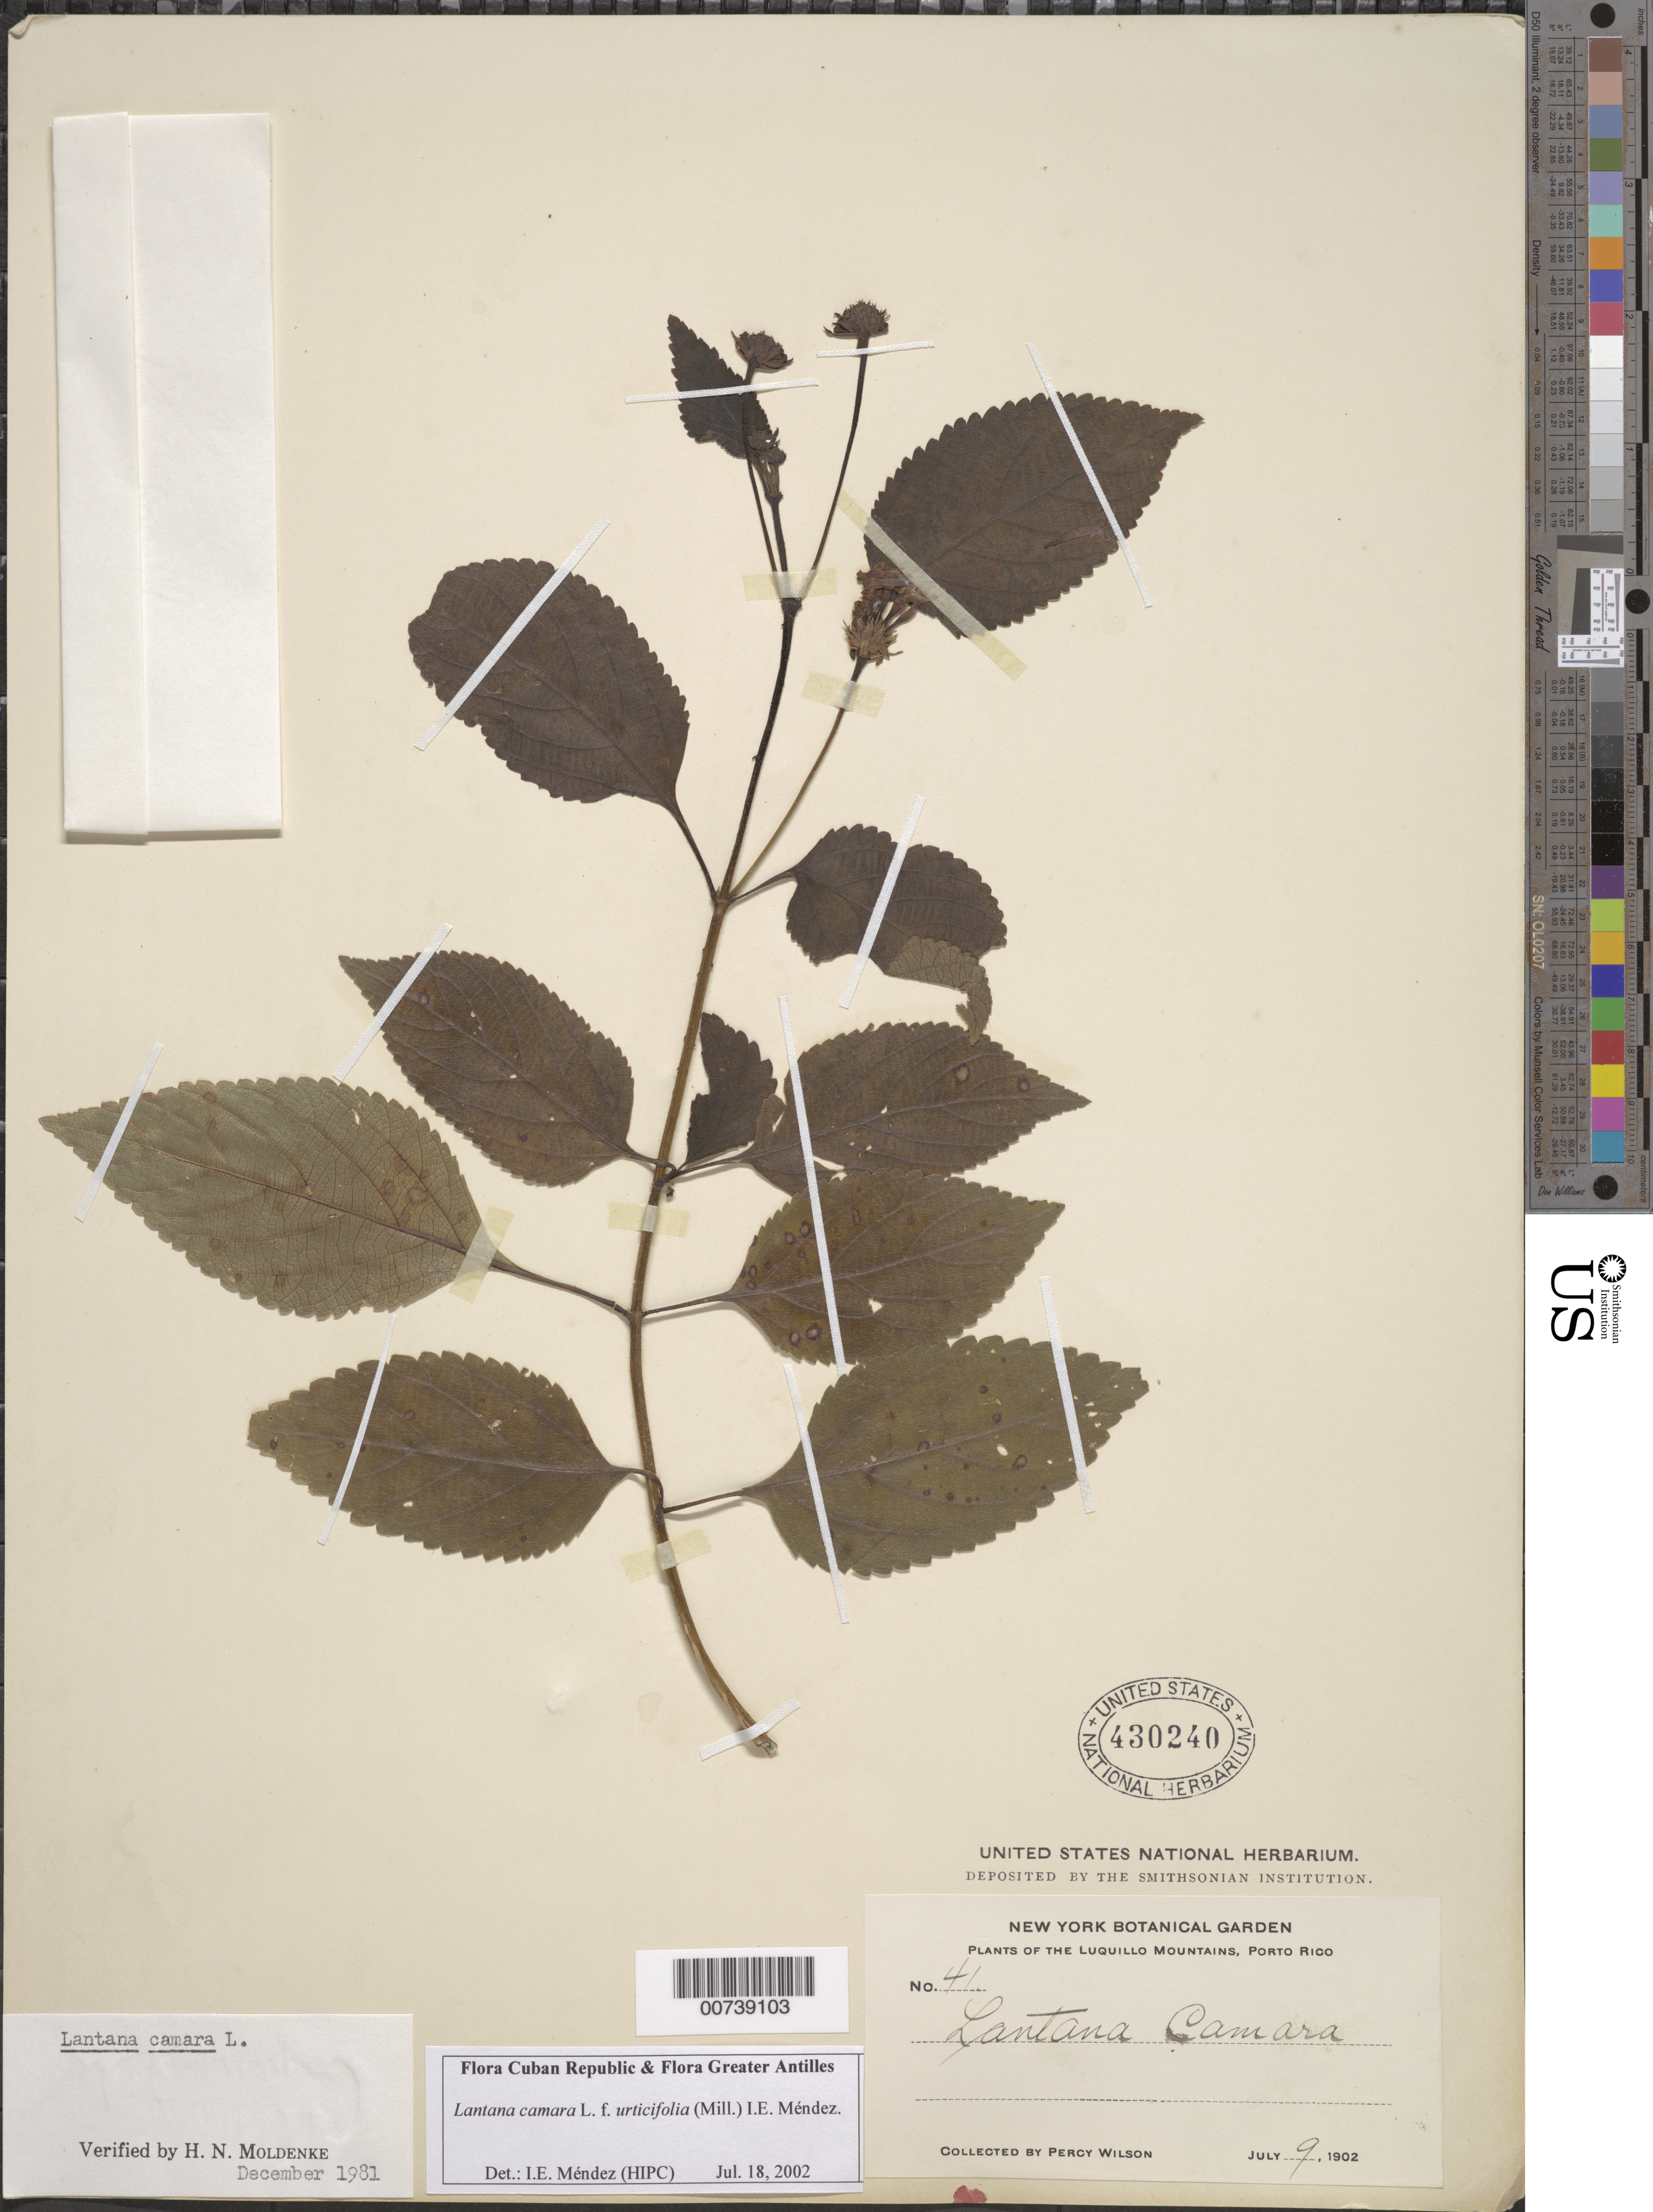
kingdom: Plantae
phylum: Tracheophyta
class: Magnoliopsida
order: Lamiales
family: Verbenaceae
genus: Lantana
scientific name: Lantana camara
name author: L.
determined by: Méndez, Isidro E., (HIPC)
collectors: P. Wilson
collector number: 41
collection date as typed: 09 Jul 1902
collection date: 1902-07-09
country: Puerto Rico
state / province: Luquillo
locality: Luquillo Mountains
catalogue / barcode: US 430240